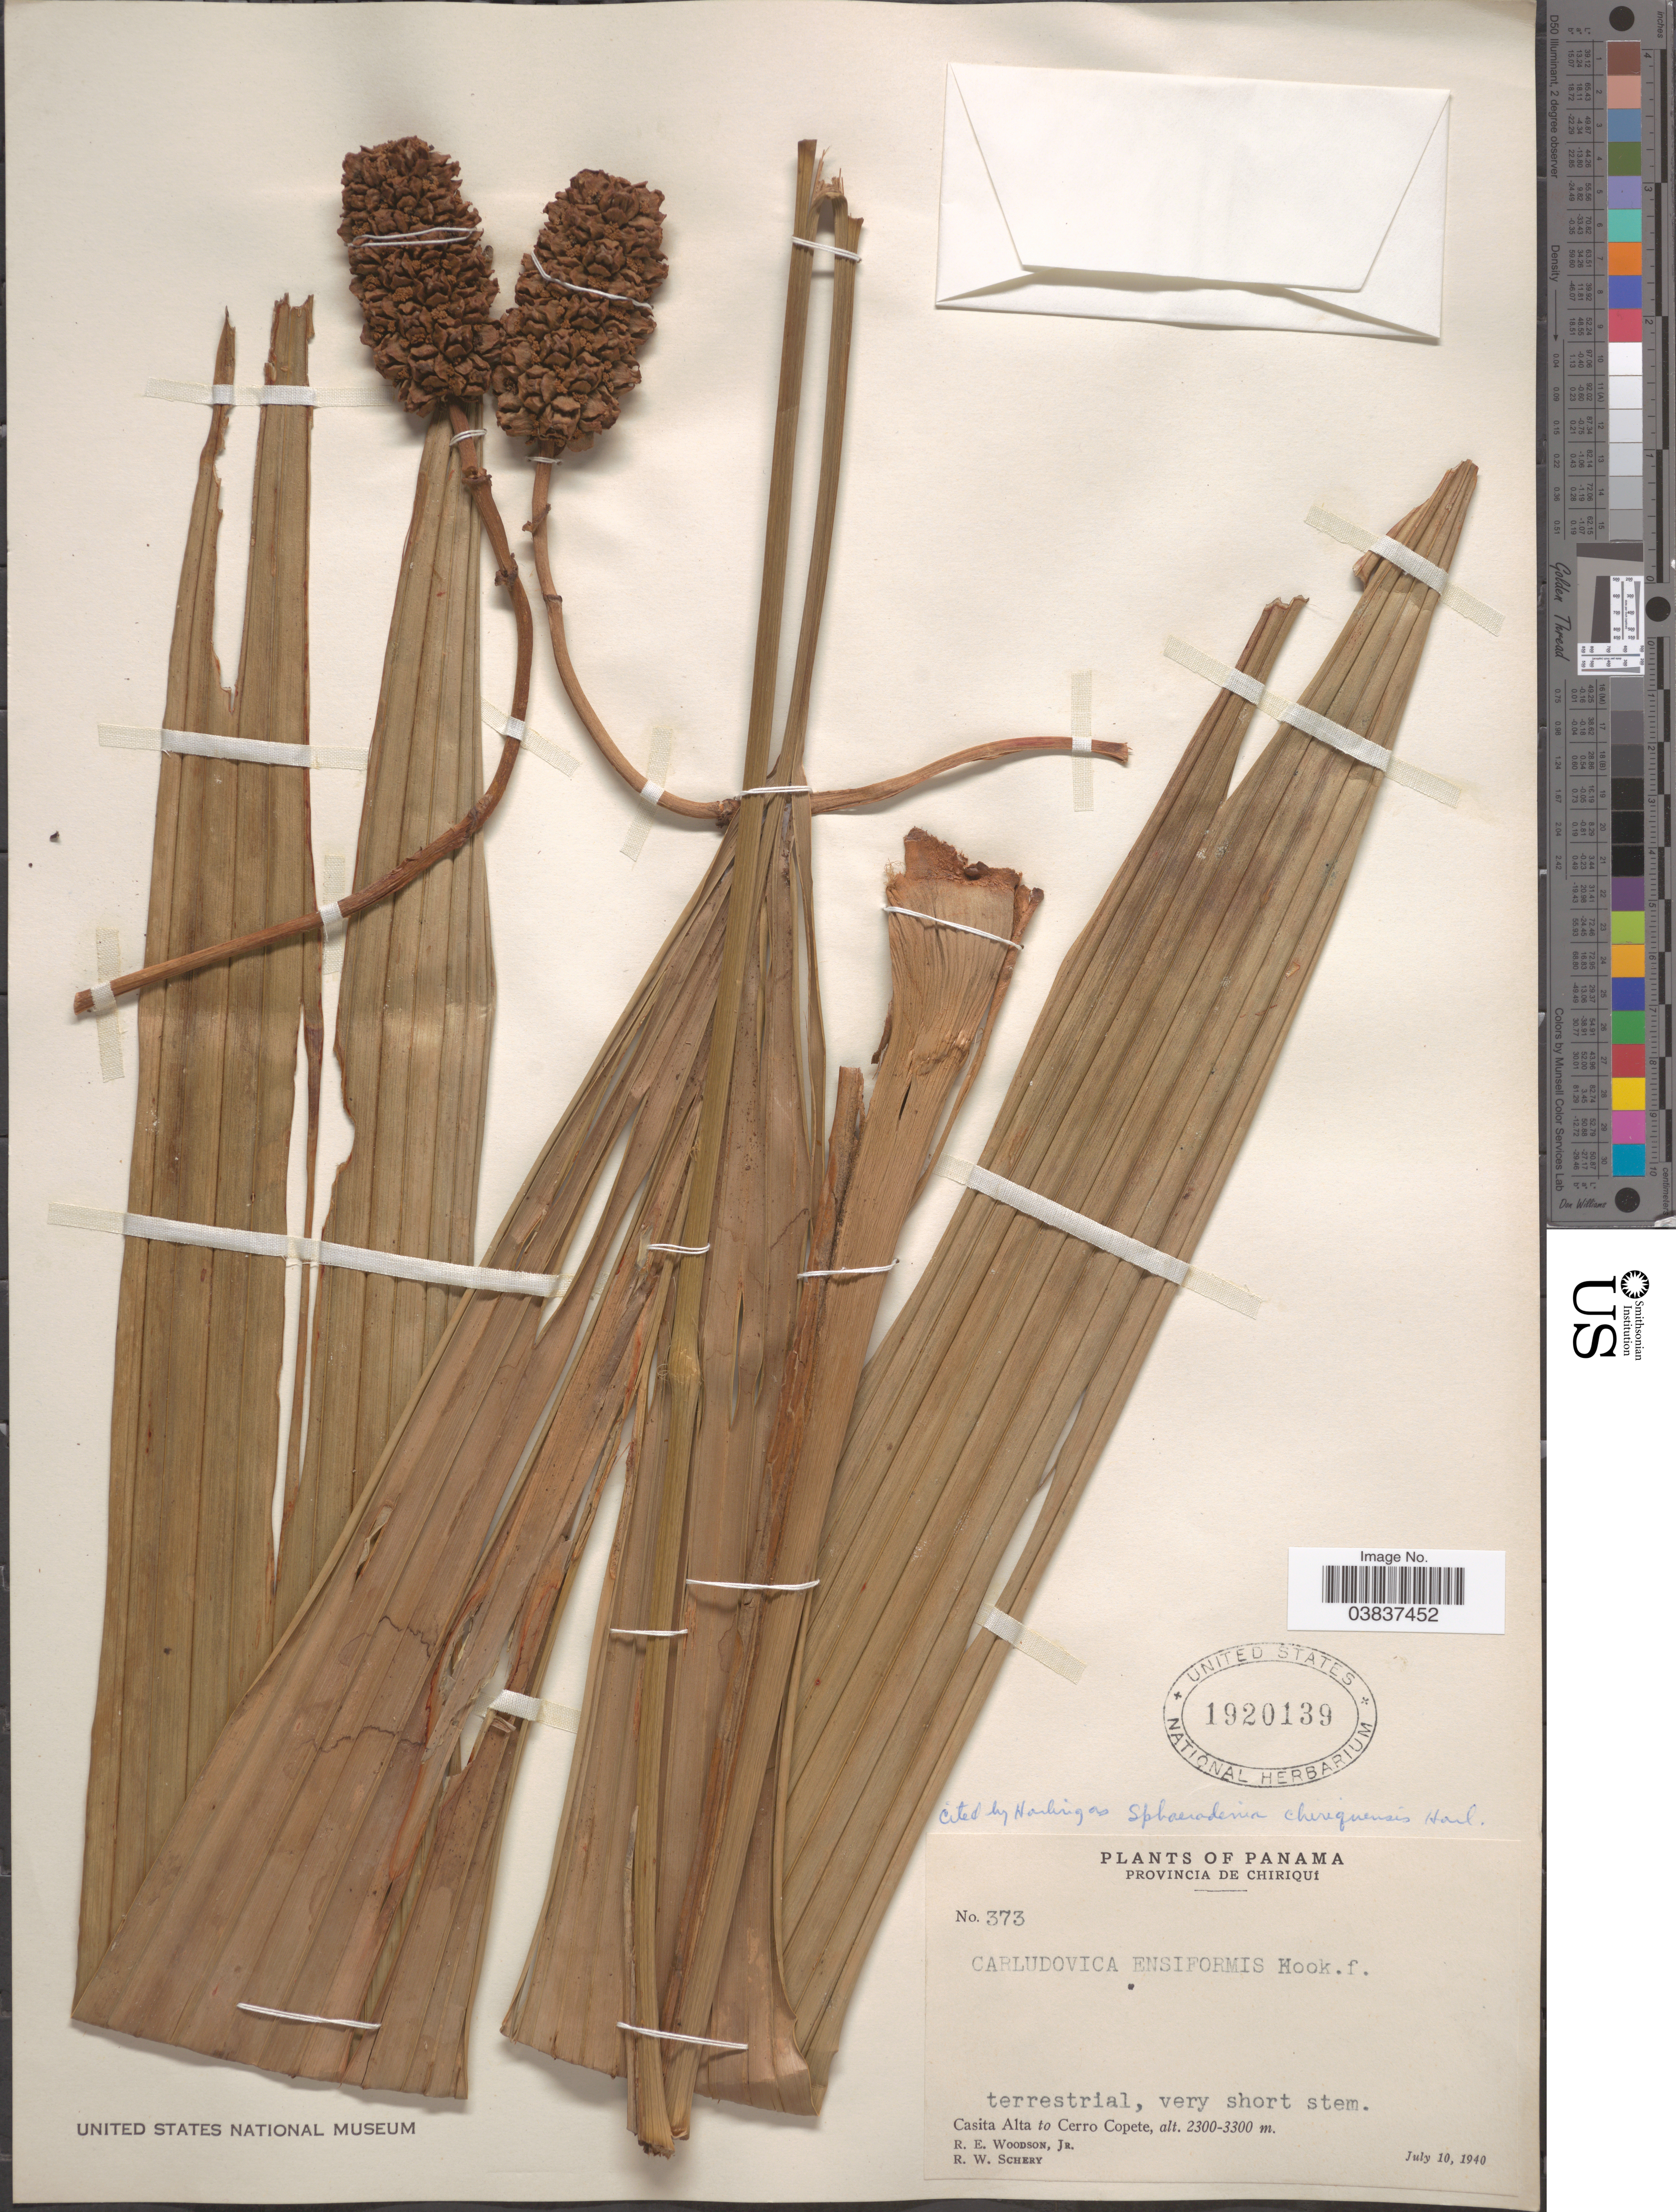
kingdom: Plantae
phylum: Tracheophyta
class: Liliopsida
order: Pandanales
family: Cyclanthaceae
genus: Sphaeradenia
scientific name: Sphaeradenia chiriquensis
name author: Harling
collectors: R. E. Woodson & R. W. Schery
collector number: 373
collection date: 1940-07-10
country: Panama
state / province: Chiriqui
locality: Casita Alta to Cerro Copete.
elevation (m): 2300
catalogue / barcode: US 1920139